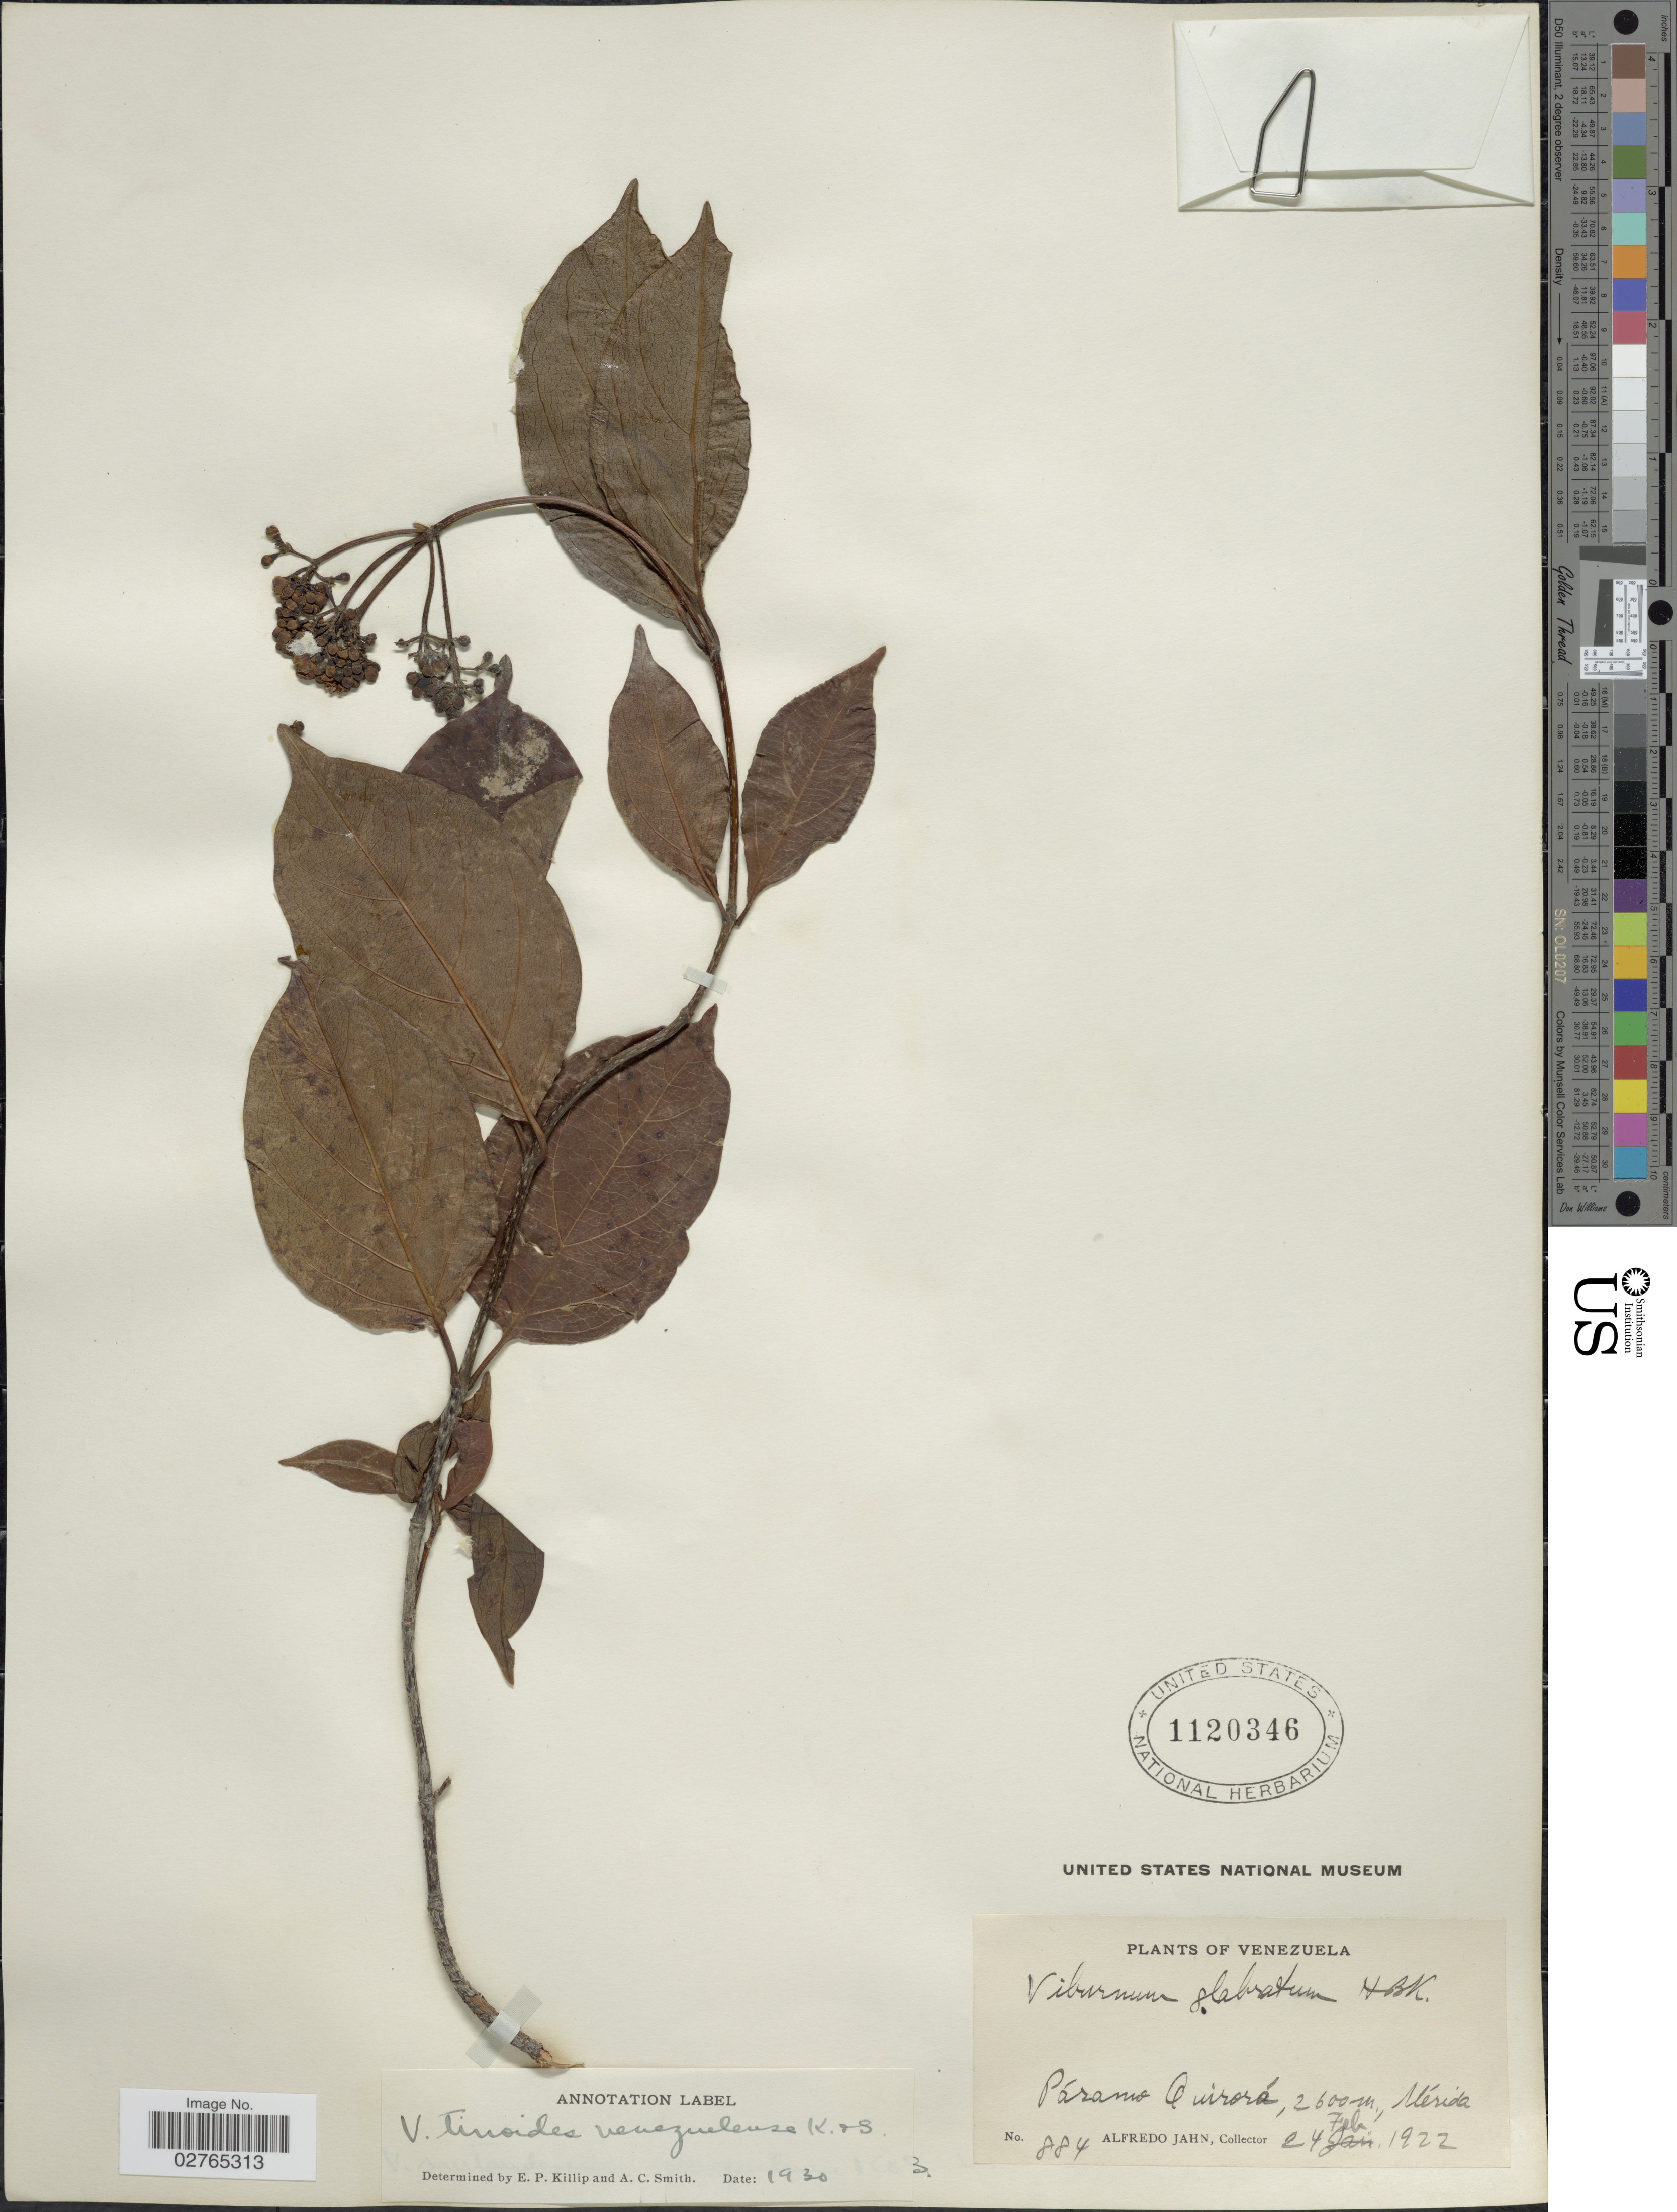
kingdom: Plantae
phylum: Tracheophyta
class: Magnoliopsida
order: Dipsacales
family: Viburnaceae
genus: Viburnum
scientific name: Viburnum tinoides var. venezuelense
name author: L. f.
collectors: A. Jahn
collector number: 884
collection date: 1922-02-24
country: Venezuela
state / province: Mérida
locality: Páramo Quirorá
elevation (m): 2600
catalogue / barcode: US 1120346